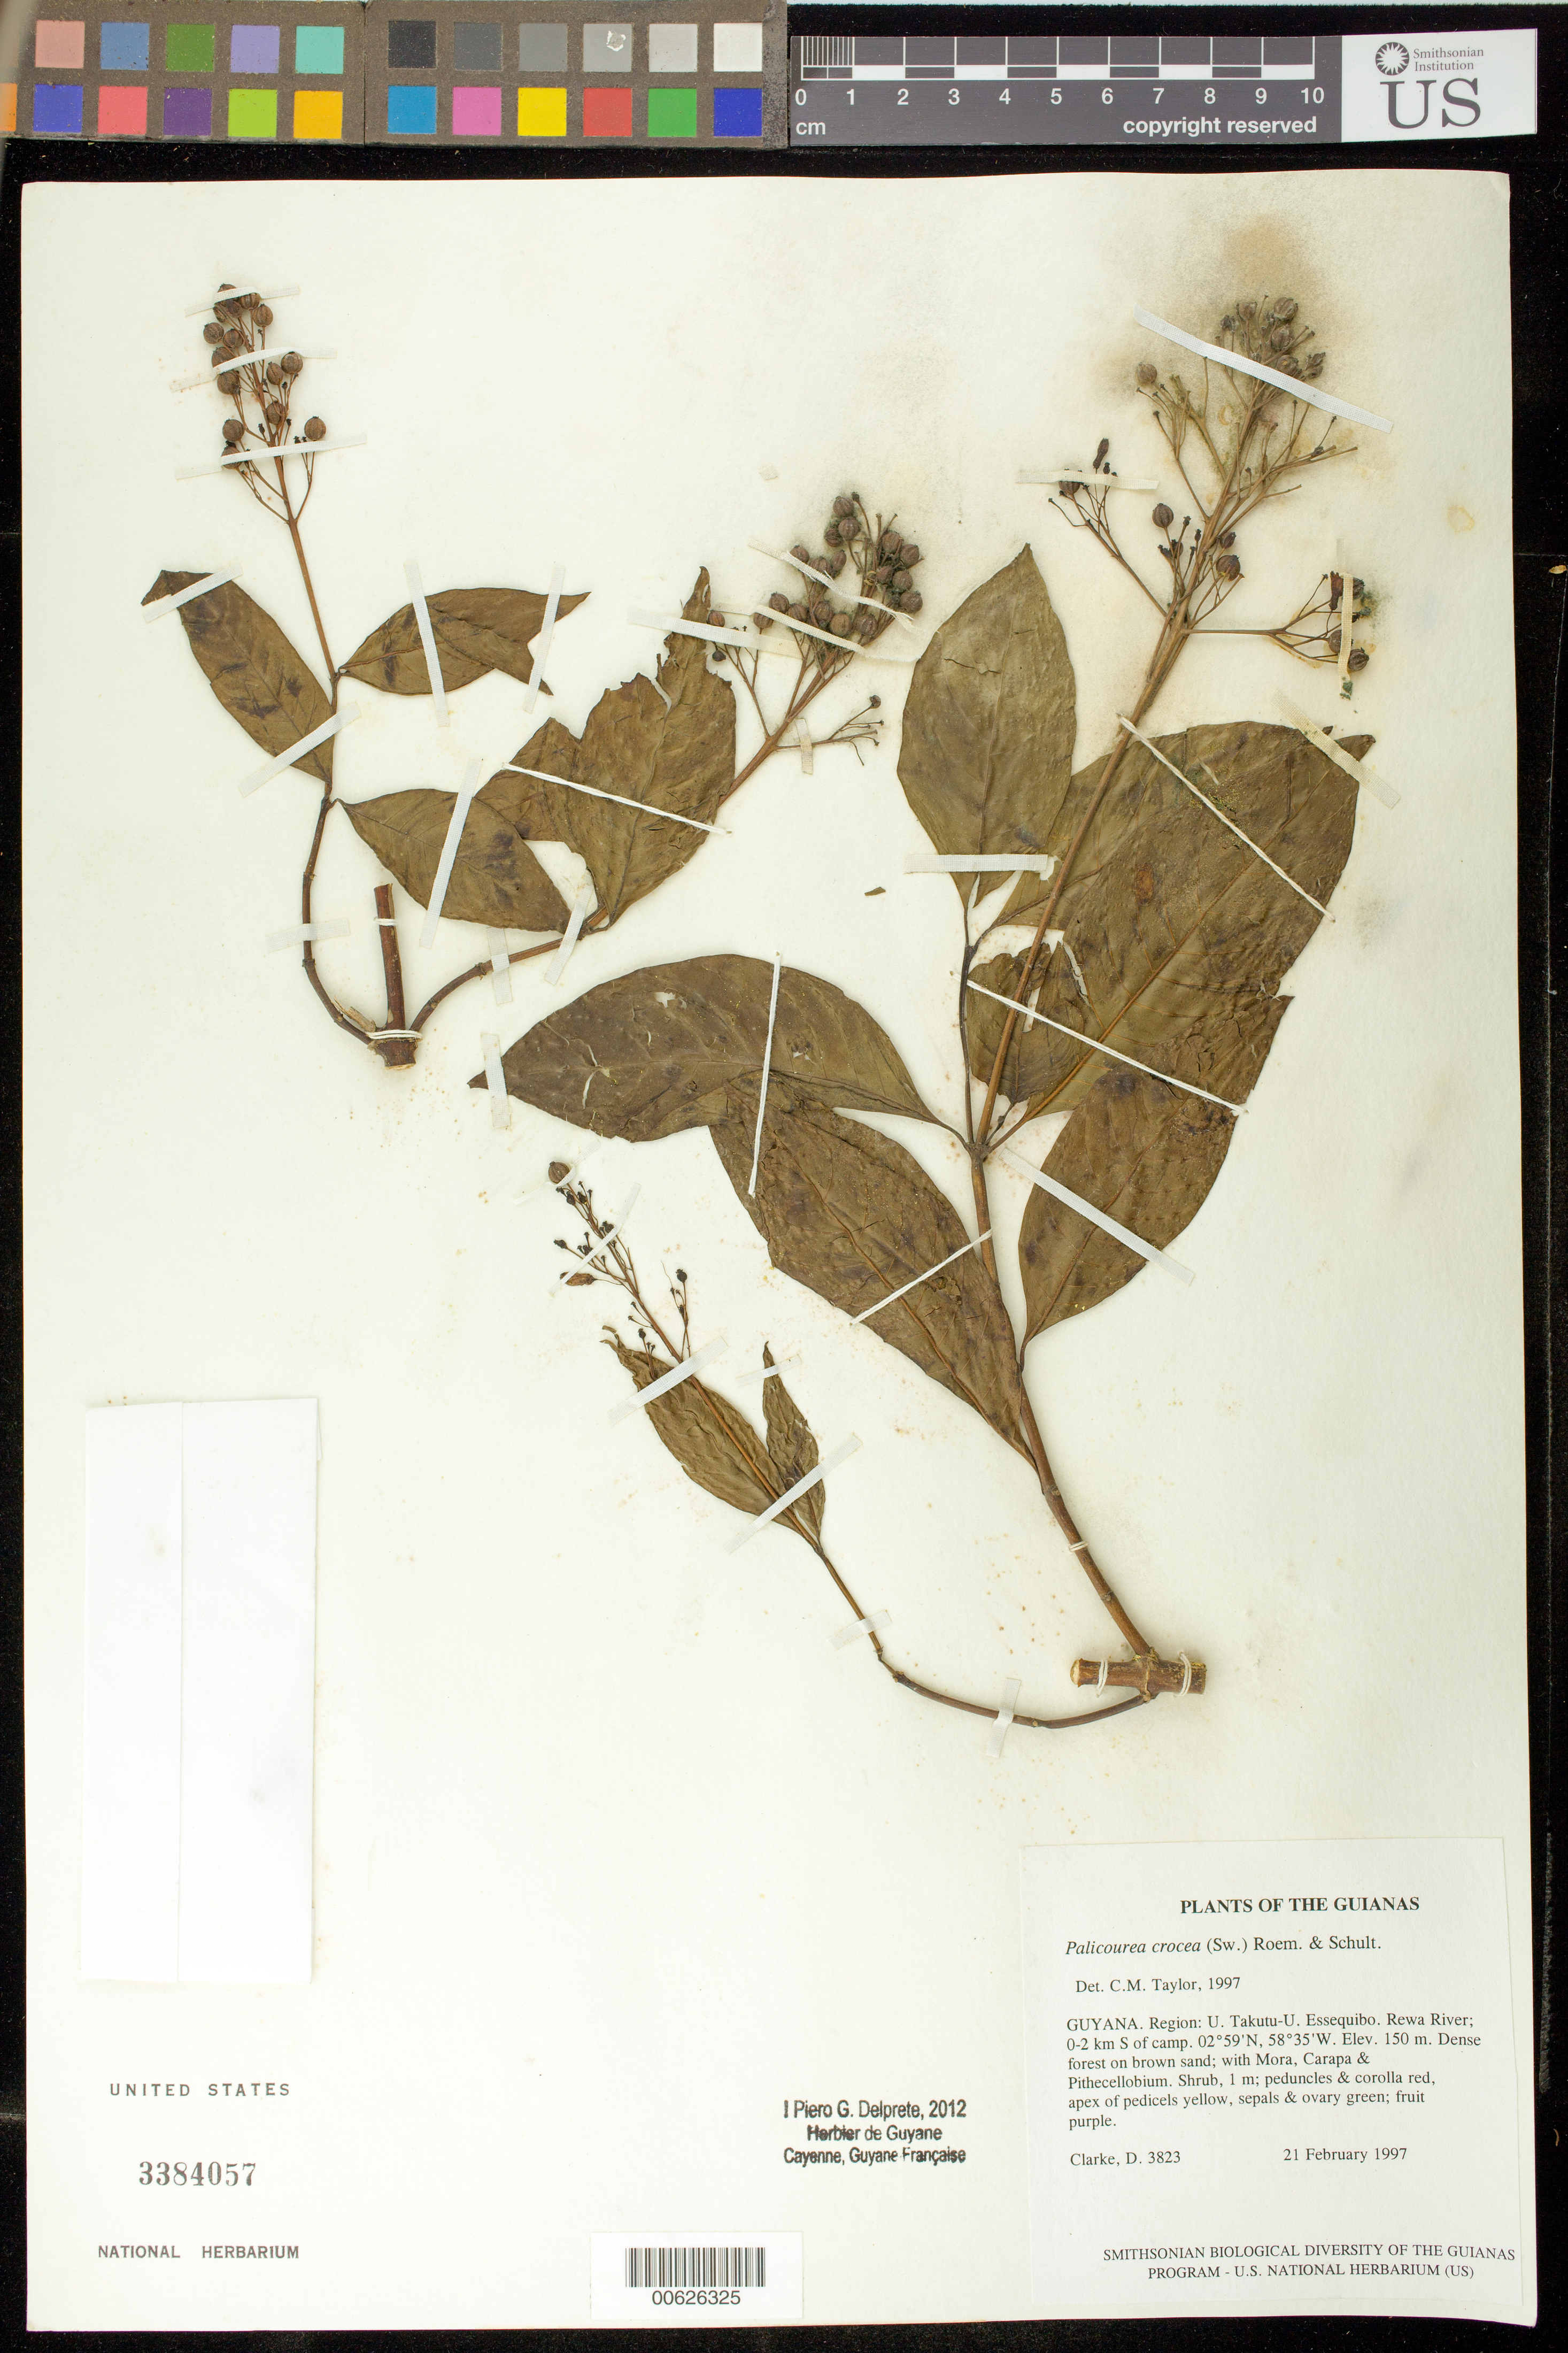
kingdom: Plantae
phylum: Tracheophyta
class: Magnoliopsida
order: Gentianales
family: Rubiaceae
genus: Palicourea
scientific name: Palicourea crocea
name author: (Sw.) Schult.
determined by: Delprete, P. G., Herb. de Guyane Cay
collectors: H. D. Clarke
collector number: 3823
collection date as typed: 21 February 1997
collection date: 1997-02-21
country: Guyana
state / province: U. Takutu-U. Essequibo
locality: Rewa River; 0-2 km S of camp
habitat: Dense forest on brown sand; with Mora, Carapa & Pithecellobium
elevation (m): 150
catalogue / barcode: US 3384057